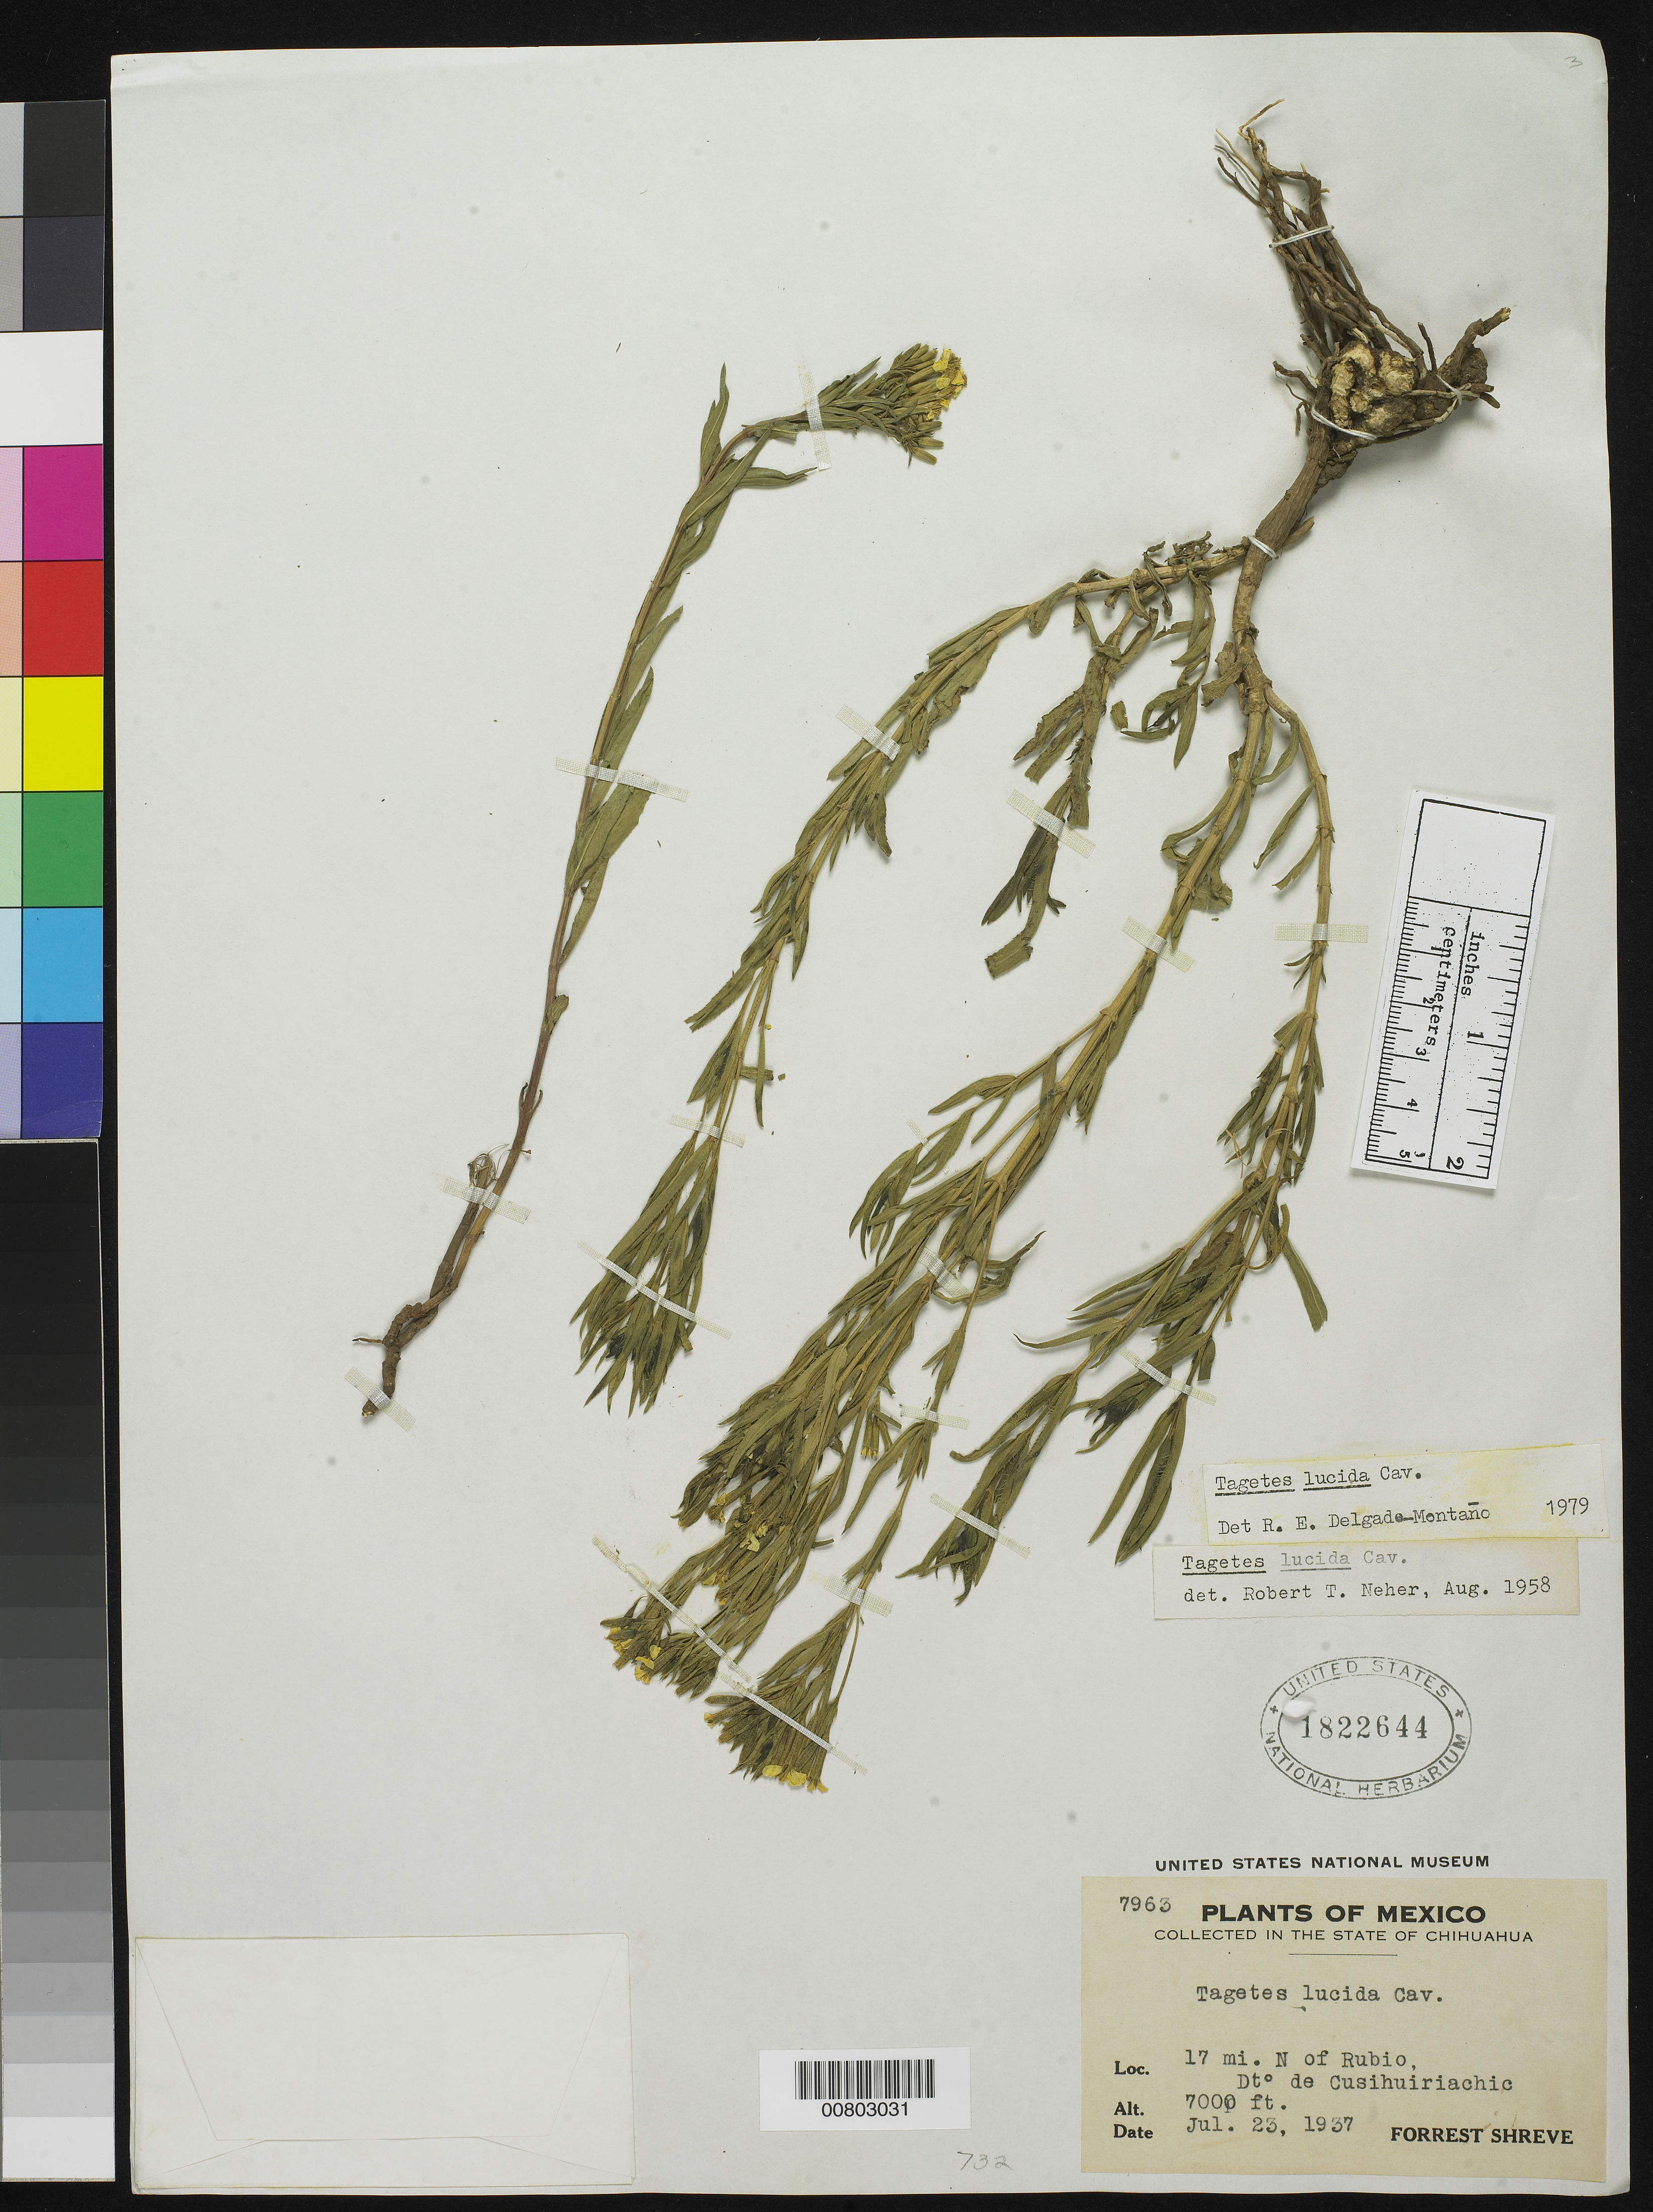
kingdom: Plantae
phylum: Tracheophyta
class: Magnoliopsida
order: Asterales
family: Asteraceae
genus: Tagetes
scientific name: Tagetes lucida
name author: Cav.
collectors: F. Shreve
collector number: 7963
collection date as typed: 23 Jul 1937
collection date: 1937-07-23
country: Mexico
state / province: Chihuahua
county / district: Cusihuiriáchic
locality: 17 mi. N of Rubio, Municipio de Cusihuiriáchic, Chihuahua.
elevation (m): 2134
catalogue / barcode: US 1822644